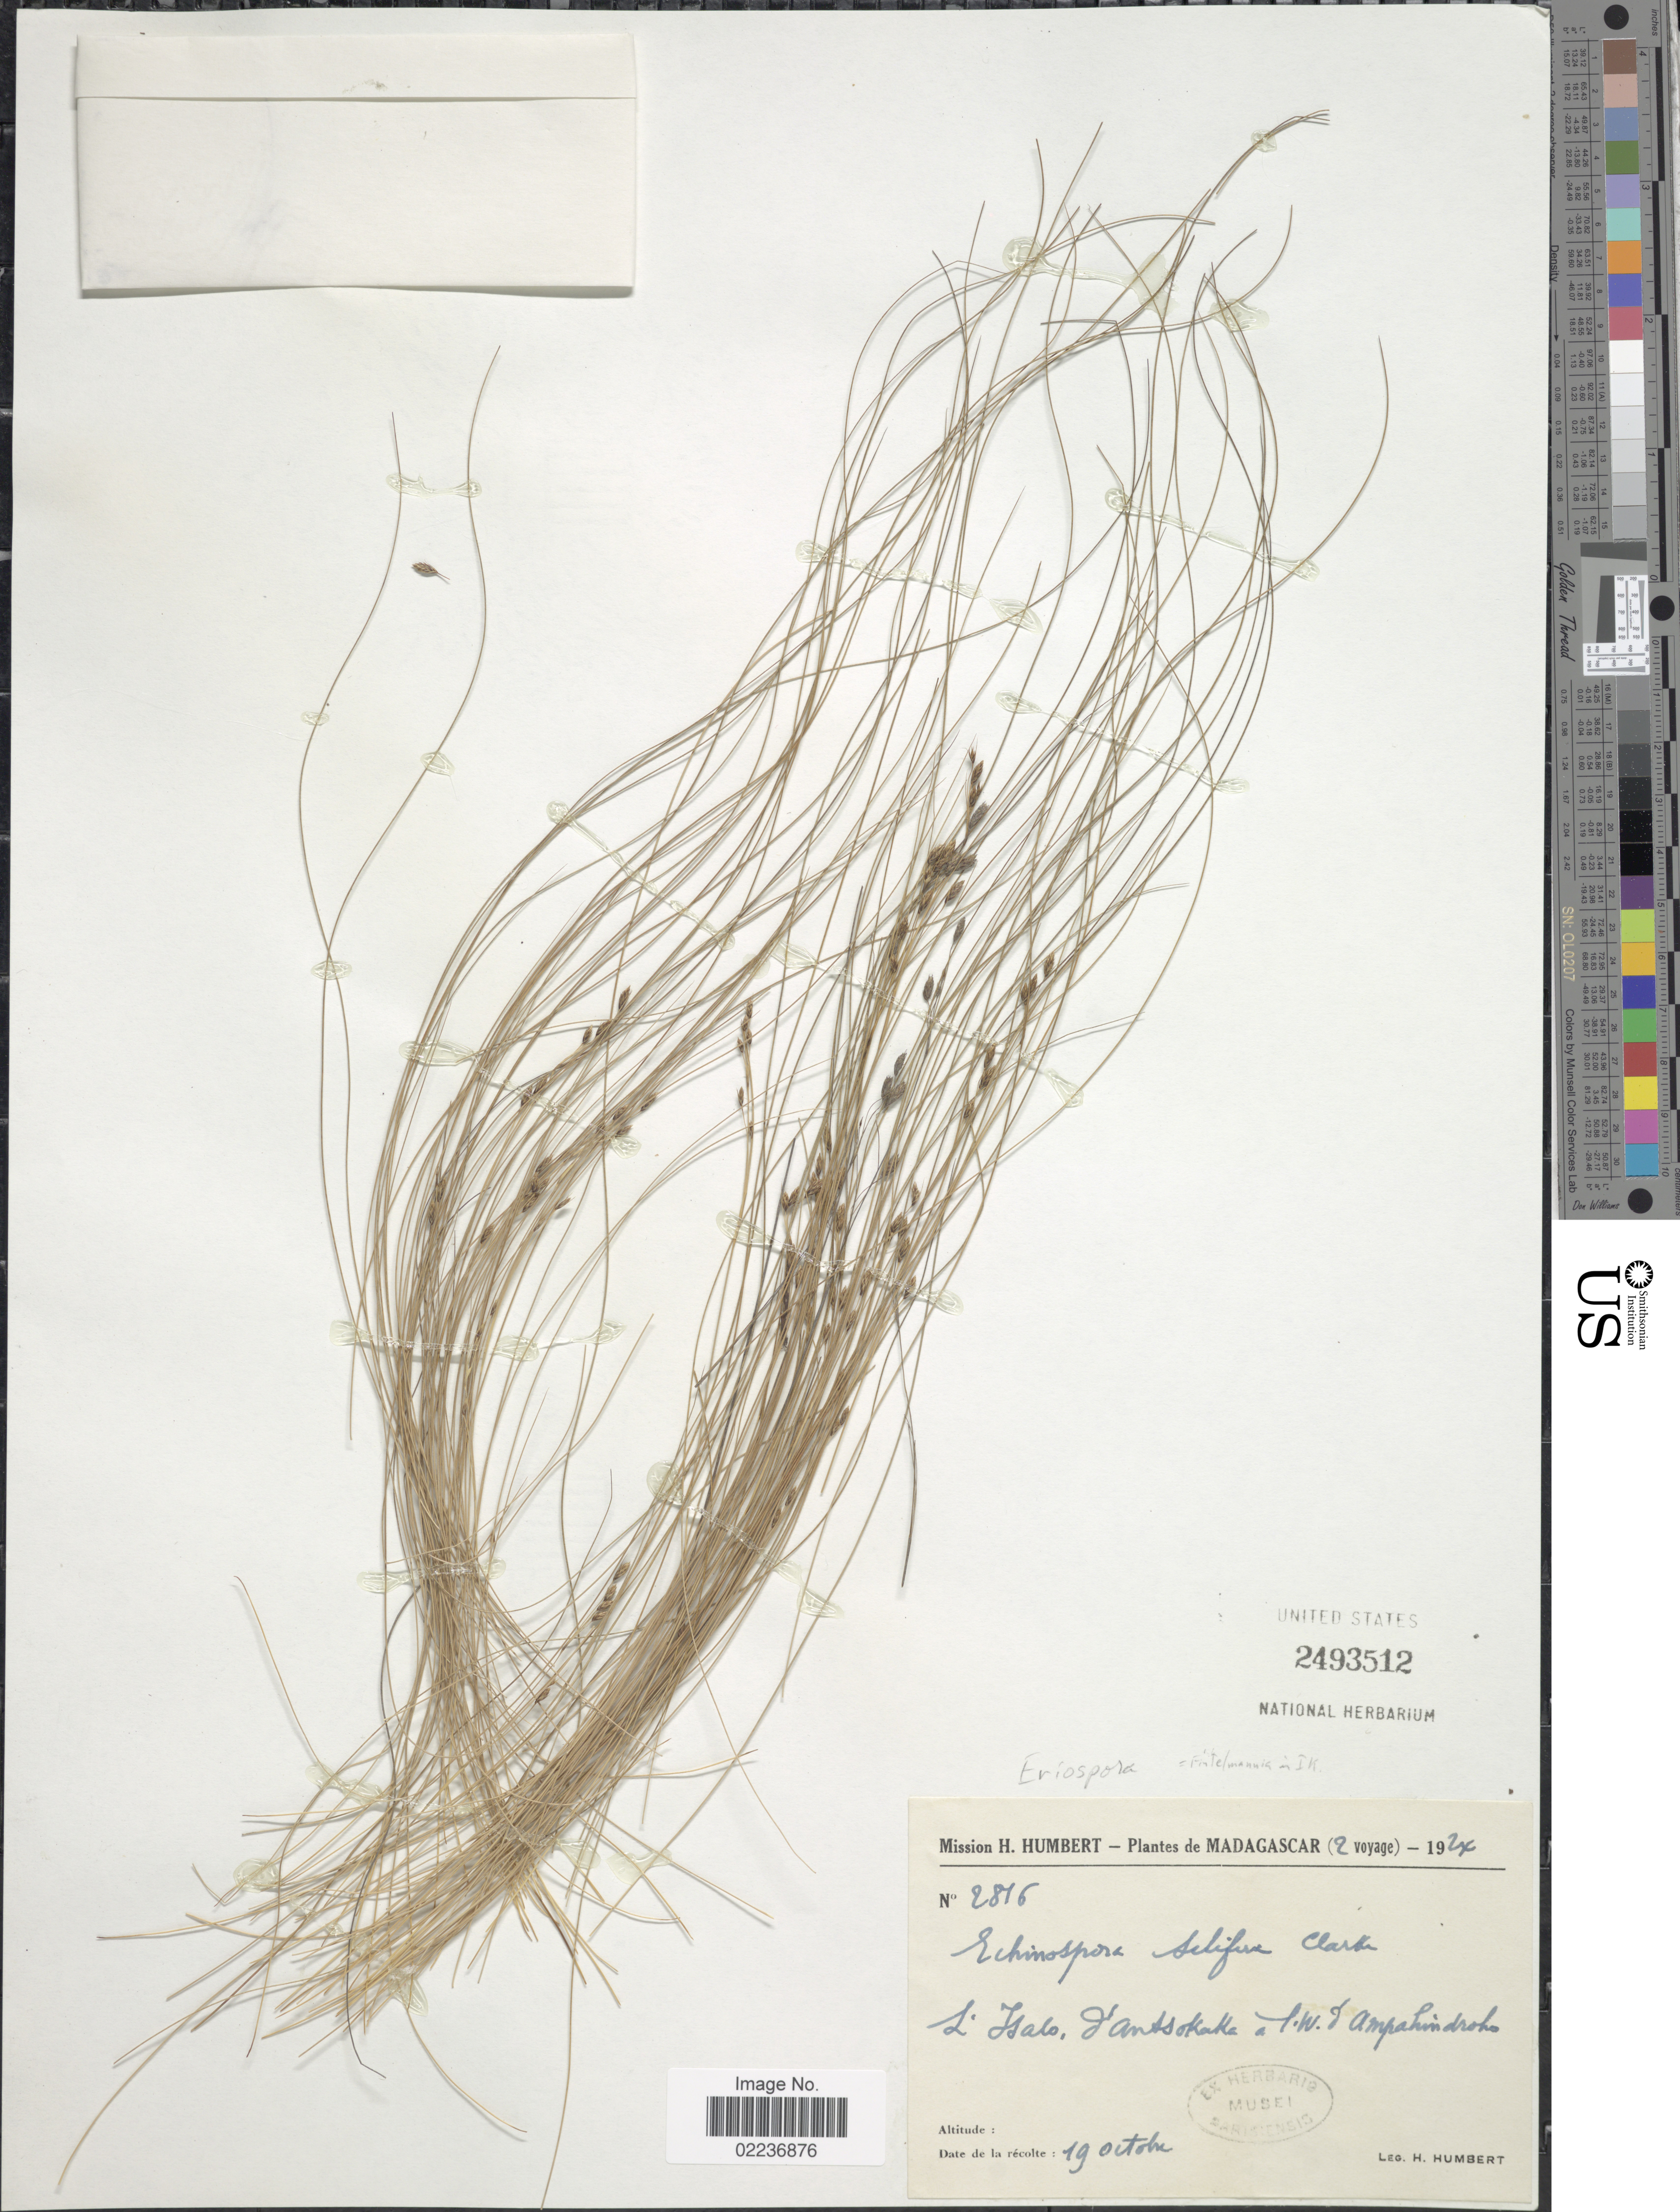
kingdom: Plantae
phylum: Tracheophyta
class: Liliopsida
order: Poales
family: Cyperaceae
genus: Coleochloa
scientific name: Coleochloa setifera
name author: (Ridl.) Gilly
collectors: H. Humbert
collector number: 2816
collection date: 1924-10-19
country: Madagascar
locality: L'Isalo, d'Antsokaka a S.W. d'Ampahindroho [interpreted]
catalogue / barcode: US 2493512